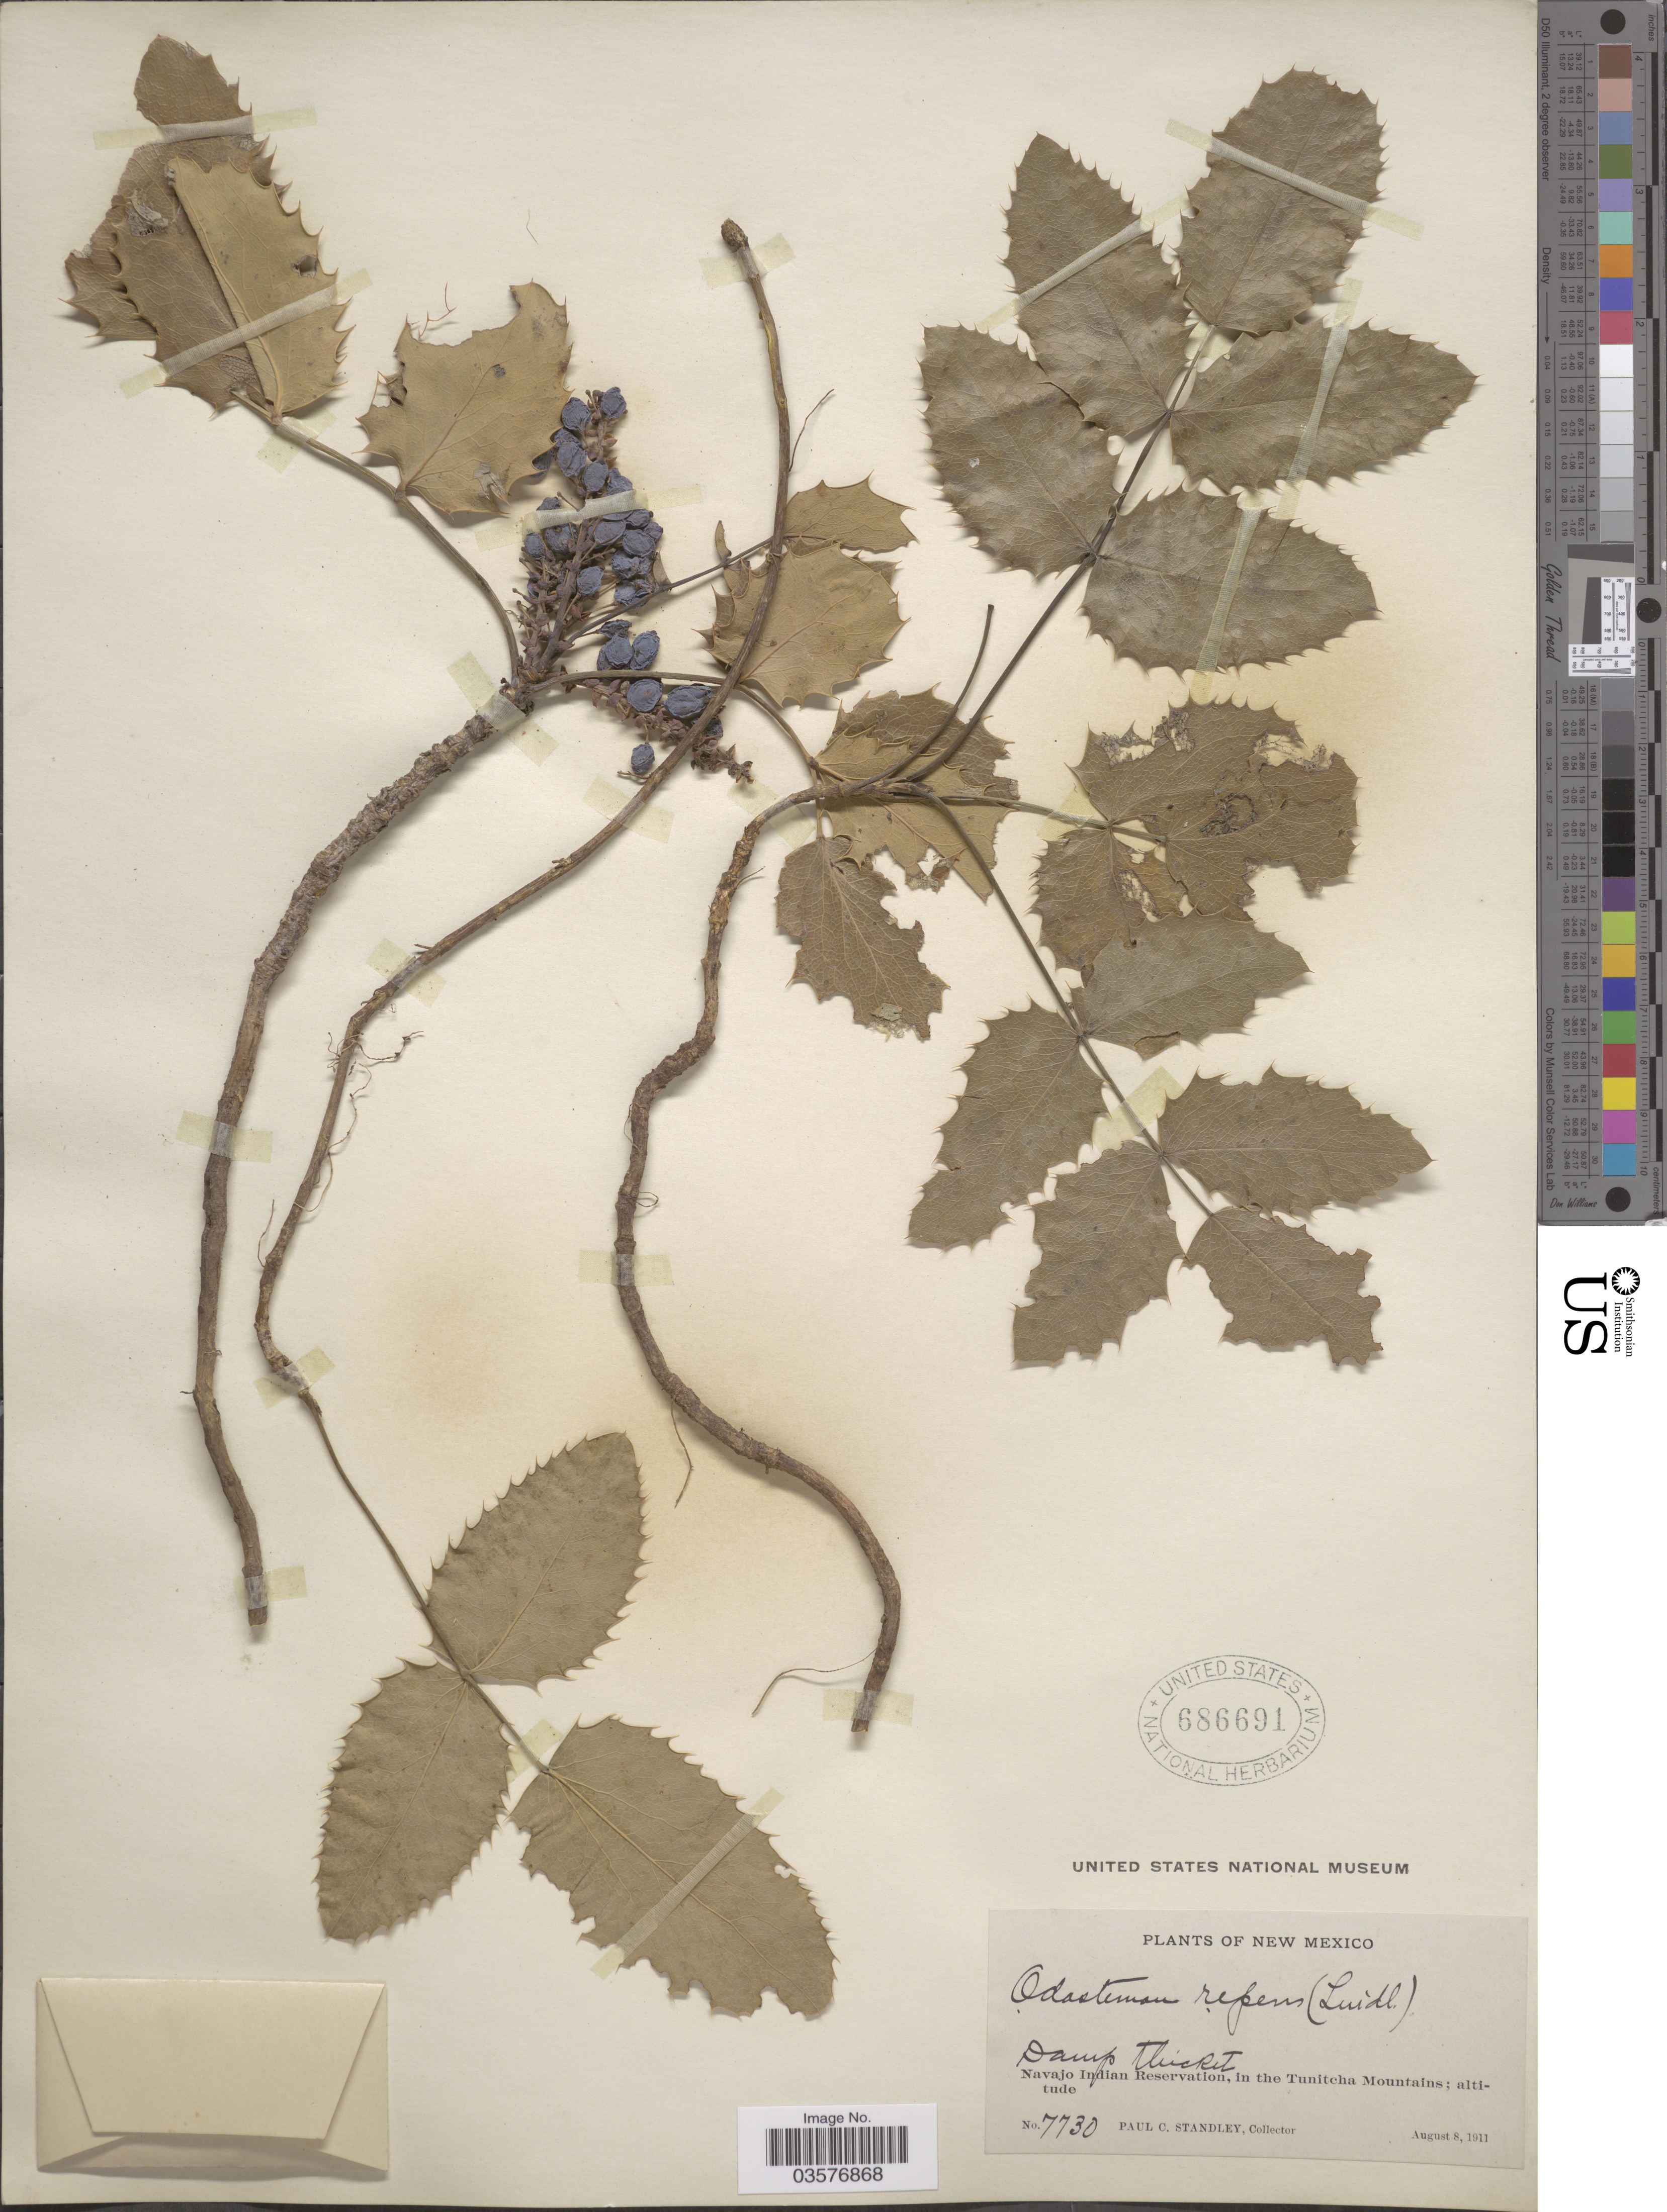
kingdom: Plantae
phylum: Tracheophyta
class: Magnoliopsida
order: Ranunculales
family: Berberidaceae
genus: Mahonia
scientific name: Mahonia repens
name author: (Lindl.) G. Don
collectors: P. C. Standley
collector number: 7730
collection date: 1911-08-08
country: United States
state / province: New Mexico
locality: Navajo Indian Reservation, in the Tunitcha Mountains.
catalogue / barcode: US 686691